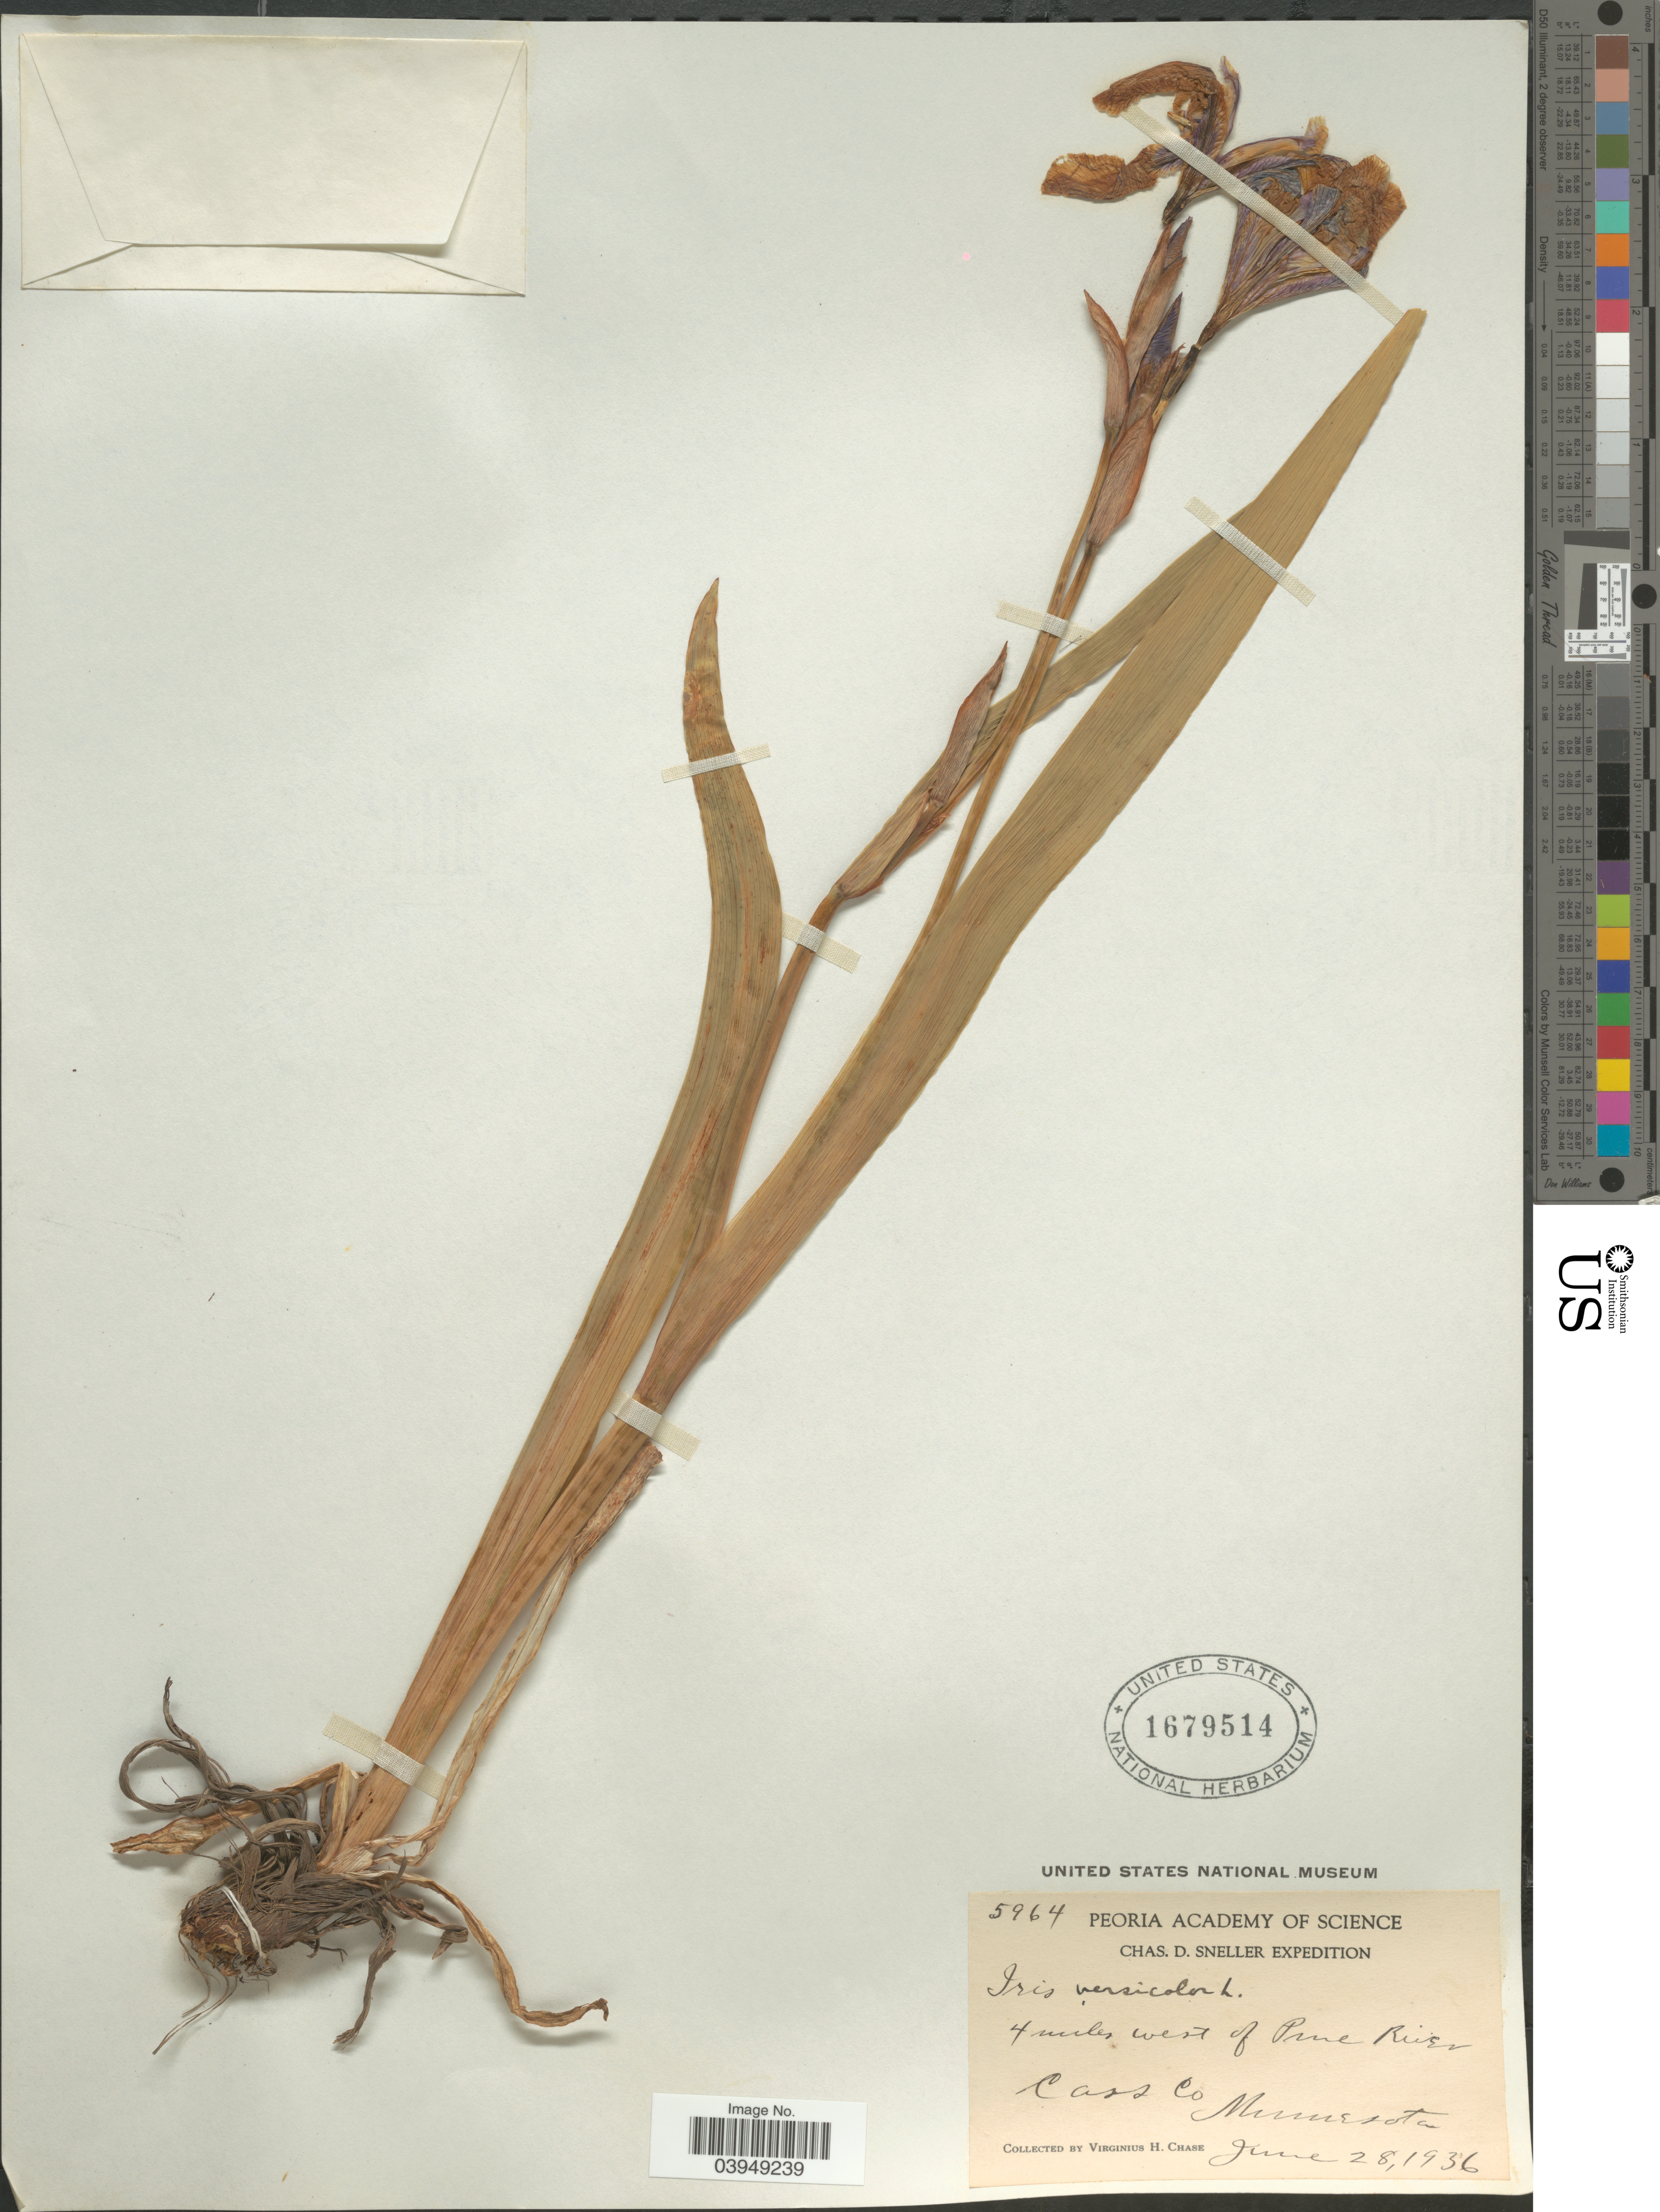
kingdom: Plantae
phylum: Tracheophyta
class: Liliopsida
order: Asparagales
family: Iridaceae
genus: Iris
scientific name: Iris versicolor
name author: L.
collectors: V. H. Chase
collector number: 5964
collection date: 1936-06-28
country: United States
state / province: Minnesota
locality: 4 miles west of Pine River. Cass Co.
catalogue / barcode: US 1679514